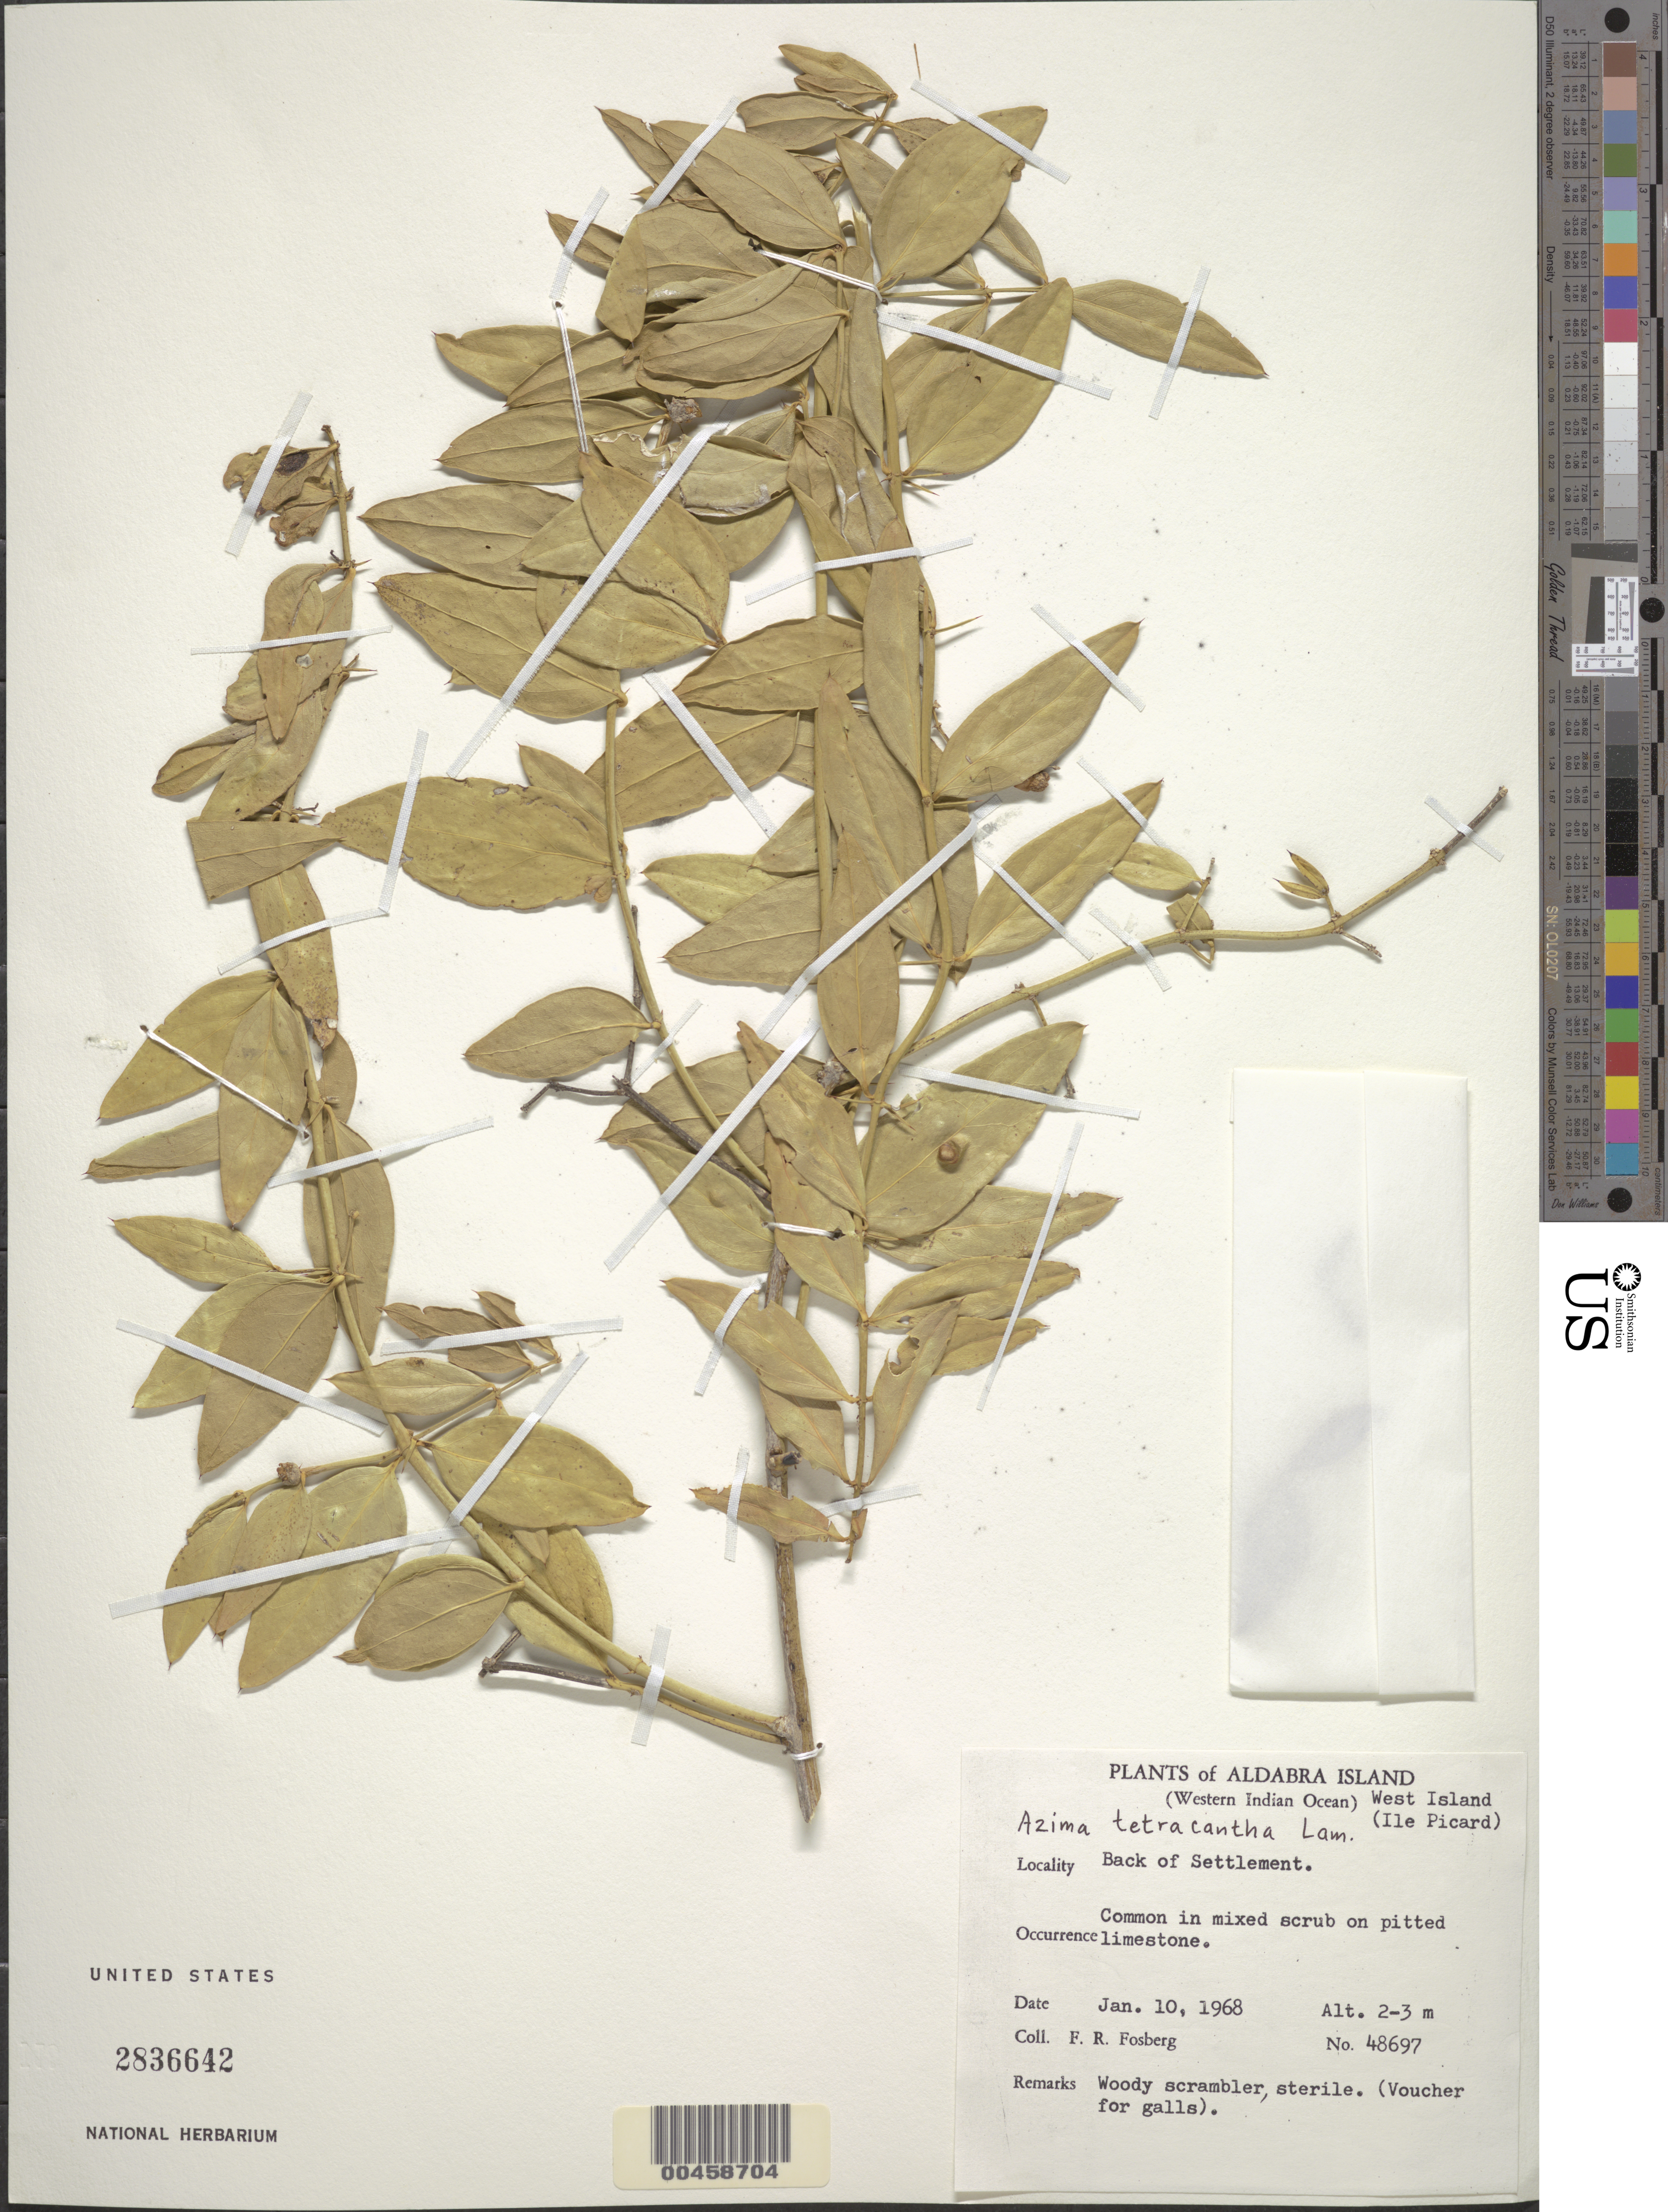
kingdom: Plantae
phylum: Tracheophyta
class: Magnoliopsida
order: Brassicales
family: Salvadoraceae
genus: Azima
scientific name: Azima tetracantha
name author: Lam.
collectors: F. R. Fosberg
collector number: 48697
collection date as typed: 10 Jan 1968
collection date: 1968-01-10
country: Seychelles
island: Aldabra Atoll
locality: West Islet, back of settlement. [West Island is part of Aldabra Island (Atoll).]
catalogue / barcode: US 2836642